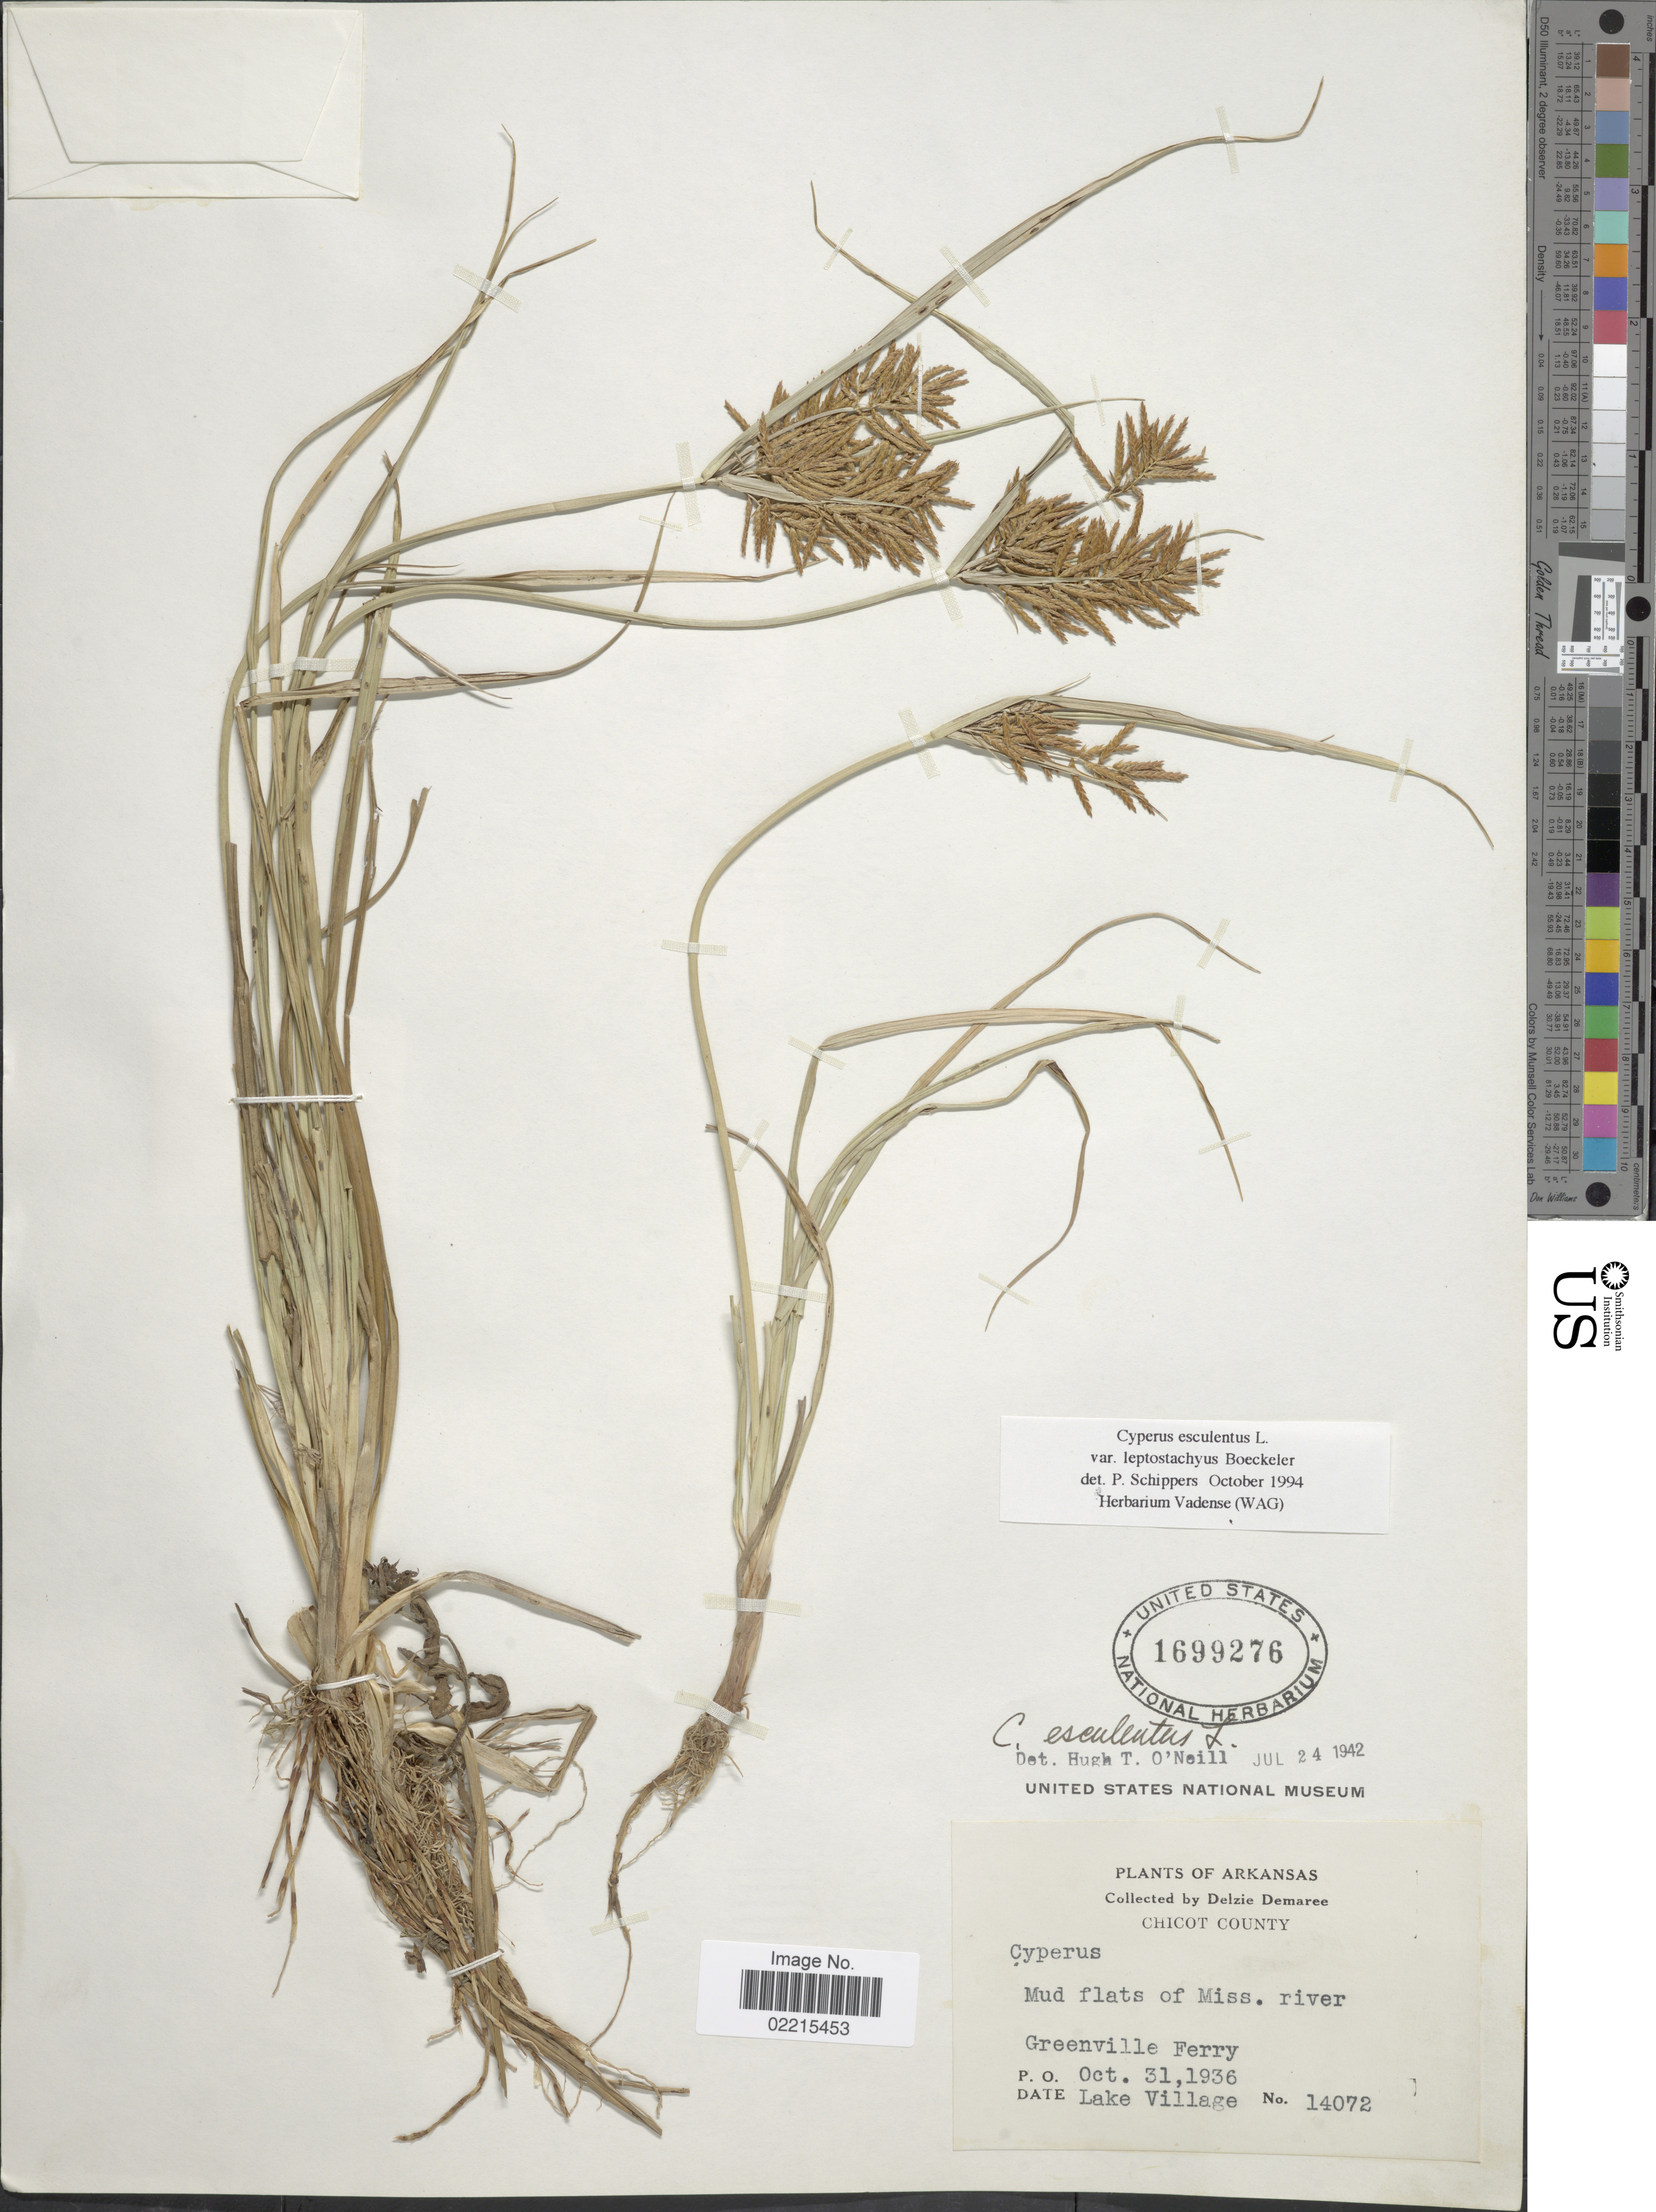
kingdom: Plantae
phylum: Tracheophyta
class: Liliopsida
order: Poales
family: Cyperaceae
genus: Cyperus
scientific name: Cyperus esculentus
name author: L.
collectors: D. Demaree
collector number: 14072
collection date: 1936-10-31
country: United States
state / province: Arkansas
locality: Chicot County, Mud flats of Miss river, Greenville Ferry, P.O. Lake Village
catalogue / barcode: US 1699276